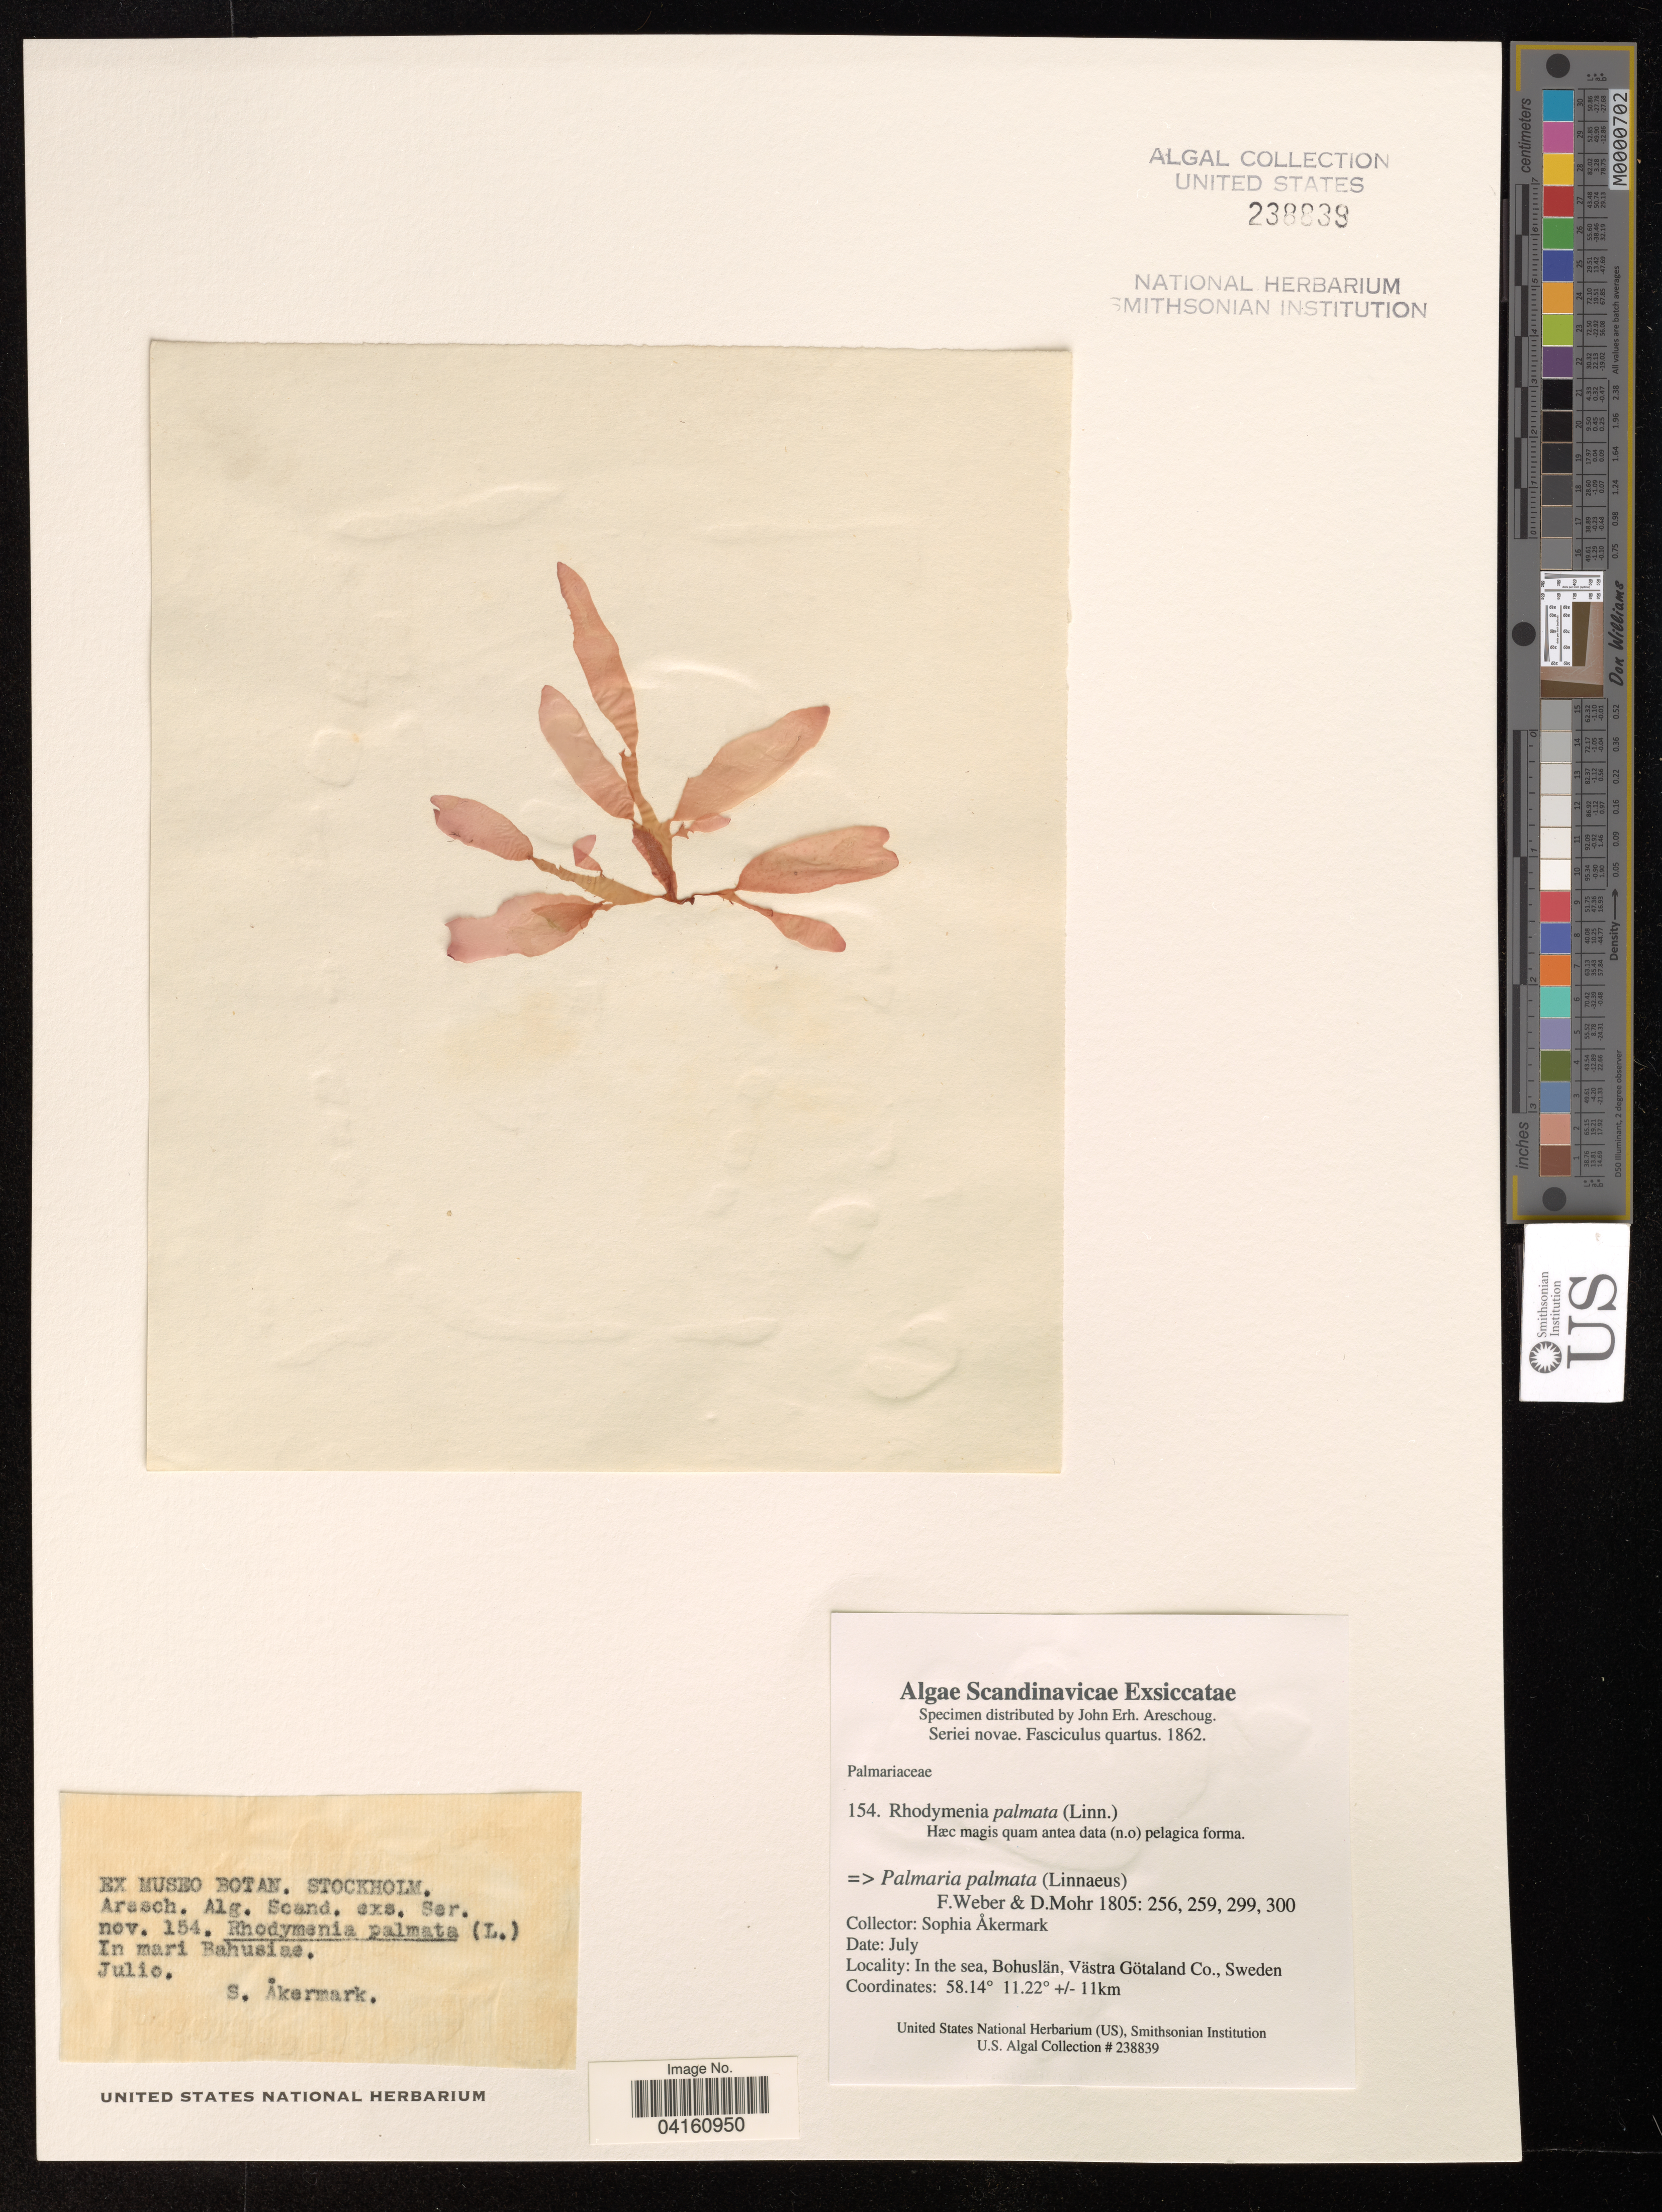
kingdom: Plantae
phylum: Rhodophyta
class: Florideophyceae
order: Palmariales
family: Palmariaceae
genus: Palmaria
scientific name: Palmaria palmata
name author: (L.) F. Weber & D. Mohr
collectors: S. Akermark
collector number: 154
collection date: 1862-07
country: Sweden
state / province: Västra Götaland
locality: Bohuslan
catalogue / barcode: US 238839